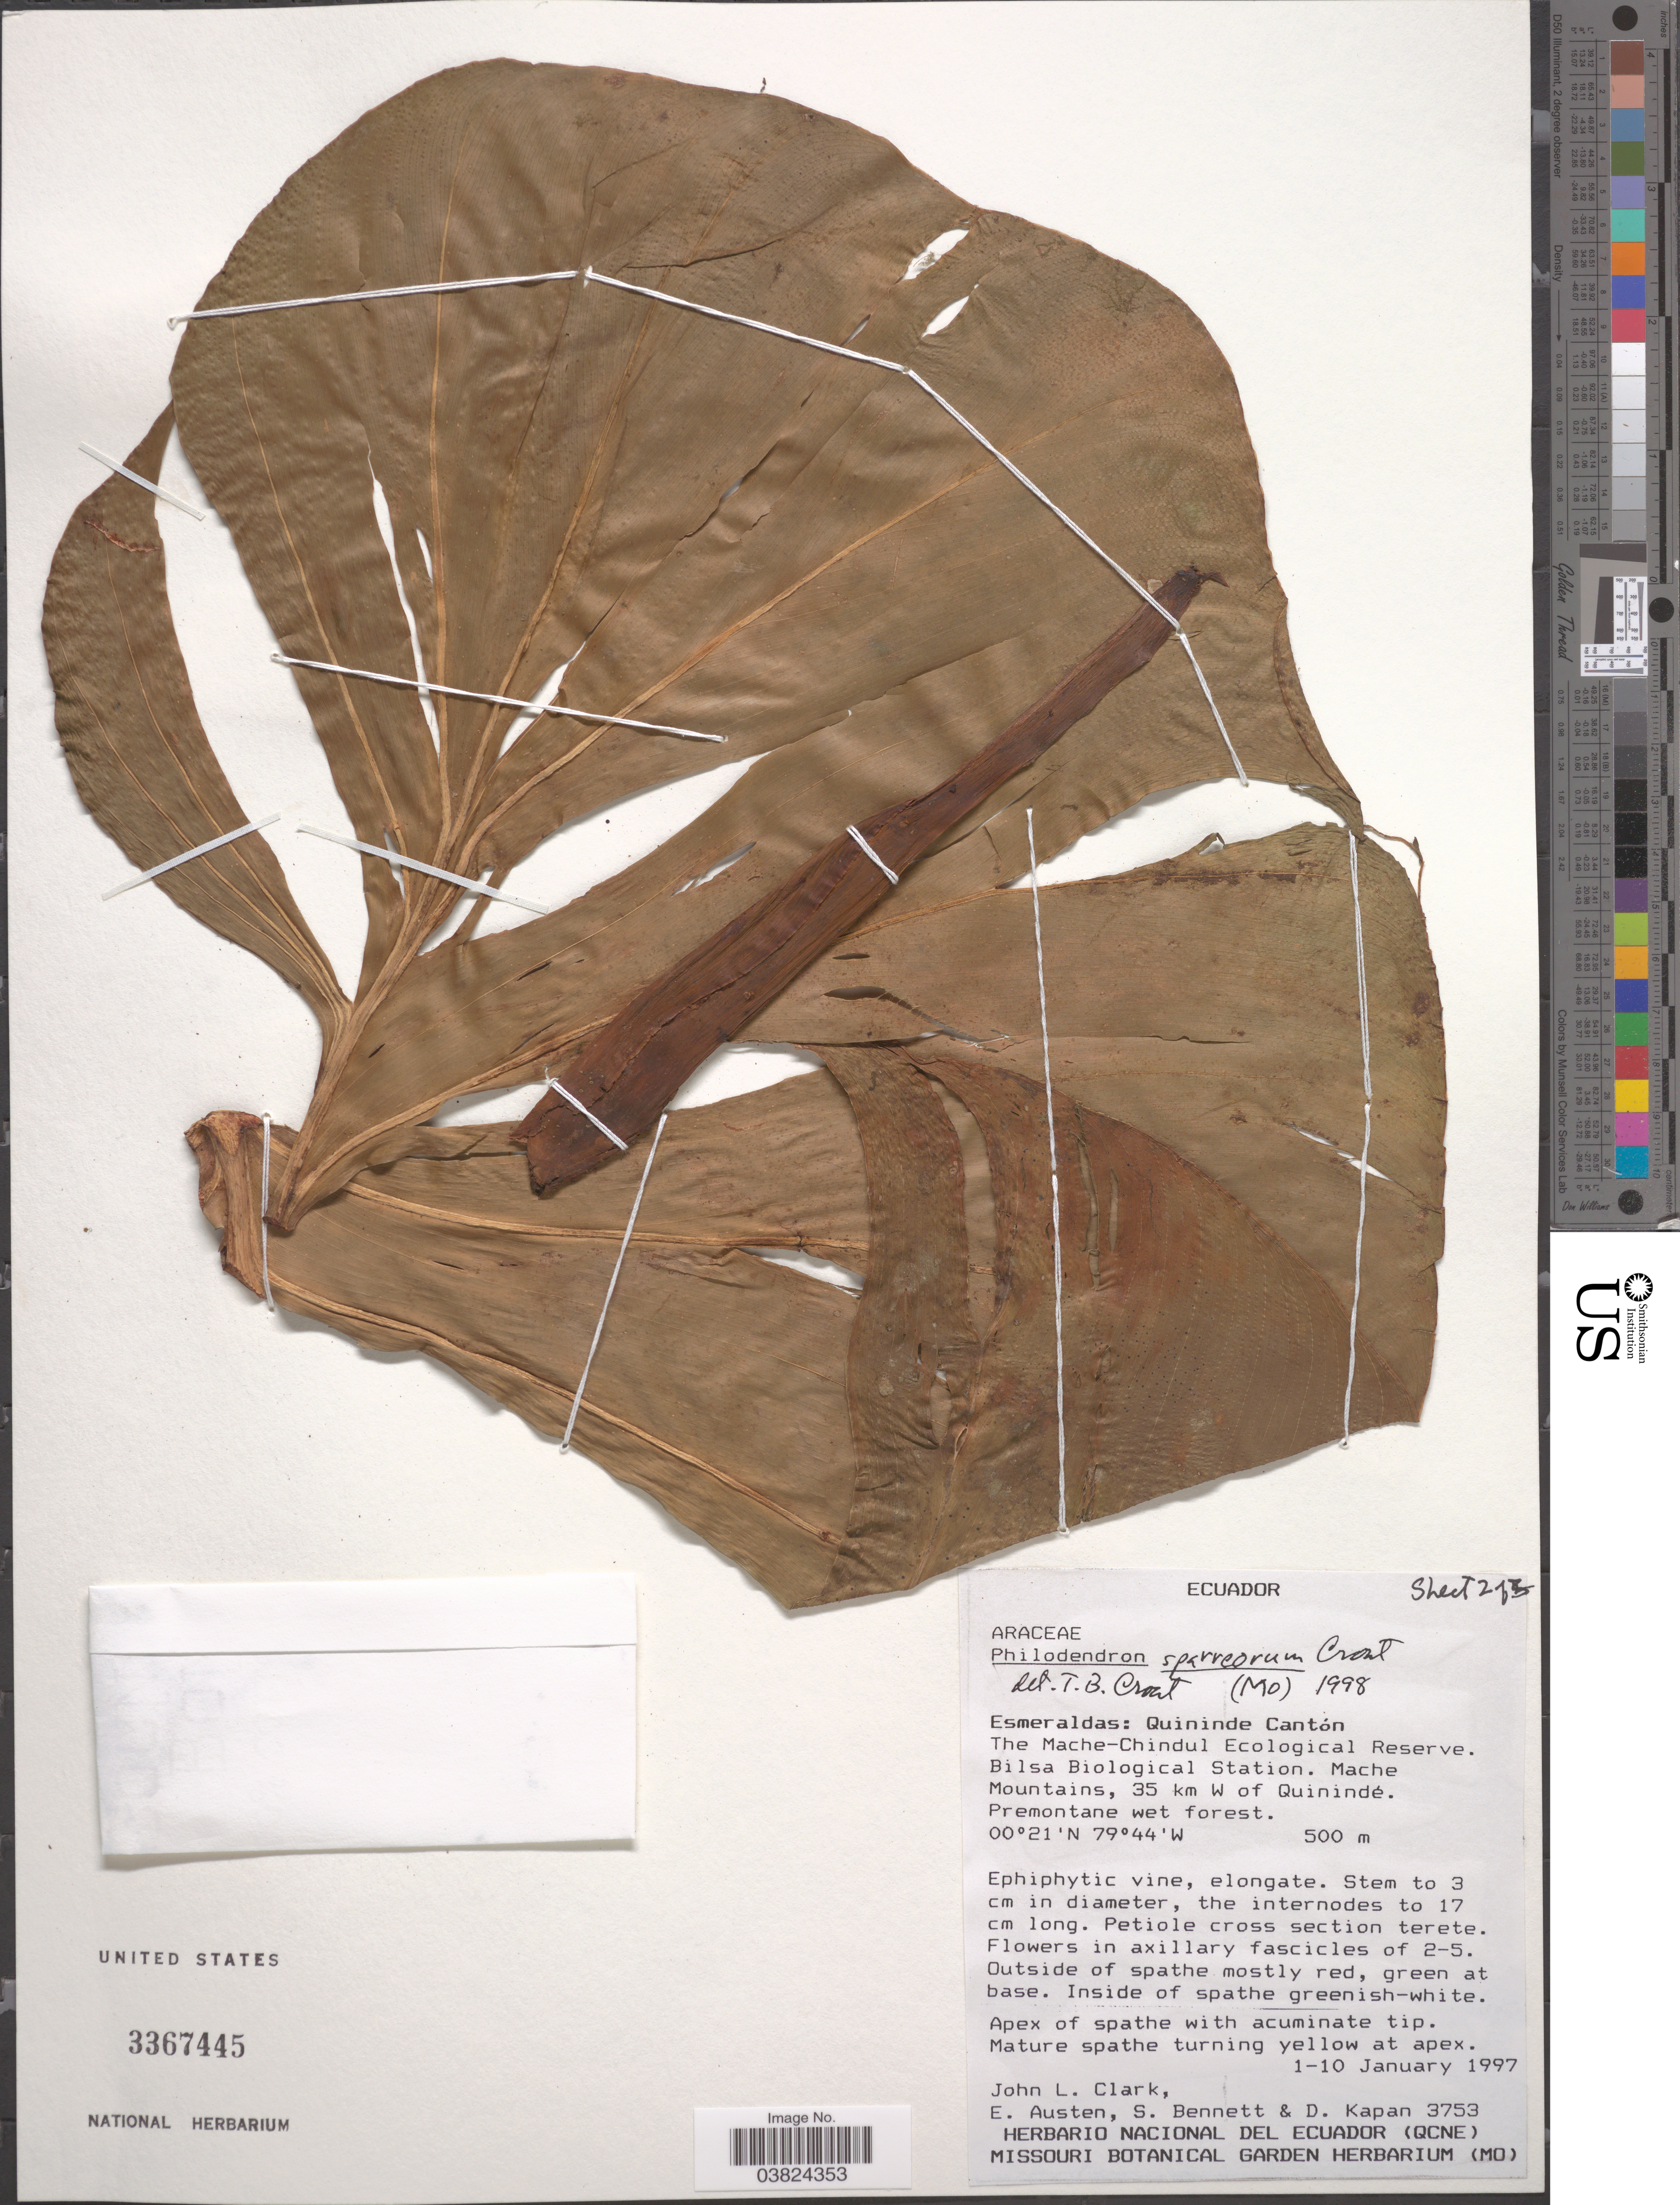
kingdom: Plantae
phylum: Tracheophyta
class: Liliopsida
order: Alismatales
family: Araceae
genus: Philodendron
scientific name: Philodendron sparreorum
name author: Croat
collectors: J. L. Clark, E. Austen, S. Bennett & D. Kapan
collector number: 3753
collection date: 1997-01-01/1997-01-10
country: Ecuador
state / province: Esmeraldas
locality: Quininde Cantón. The Mache-Chindul Ecological Reserve. Bilsa Biological Station. Mache Mountains, 35 km W of Quinindé.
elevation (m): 500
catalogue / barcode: US 3367445